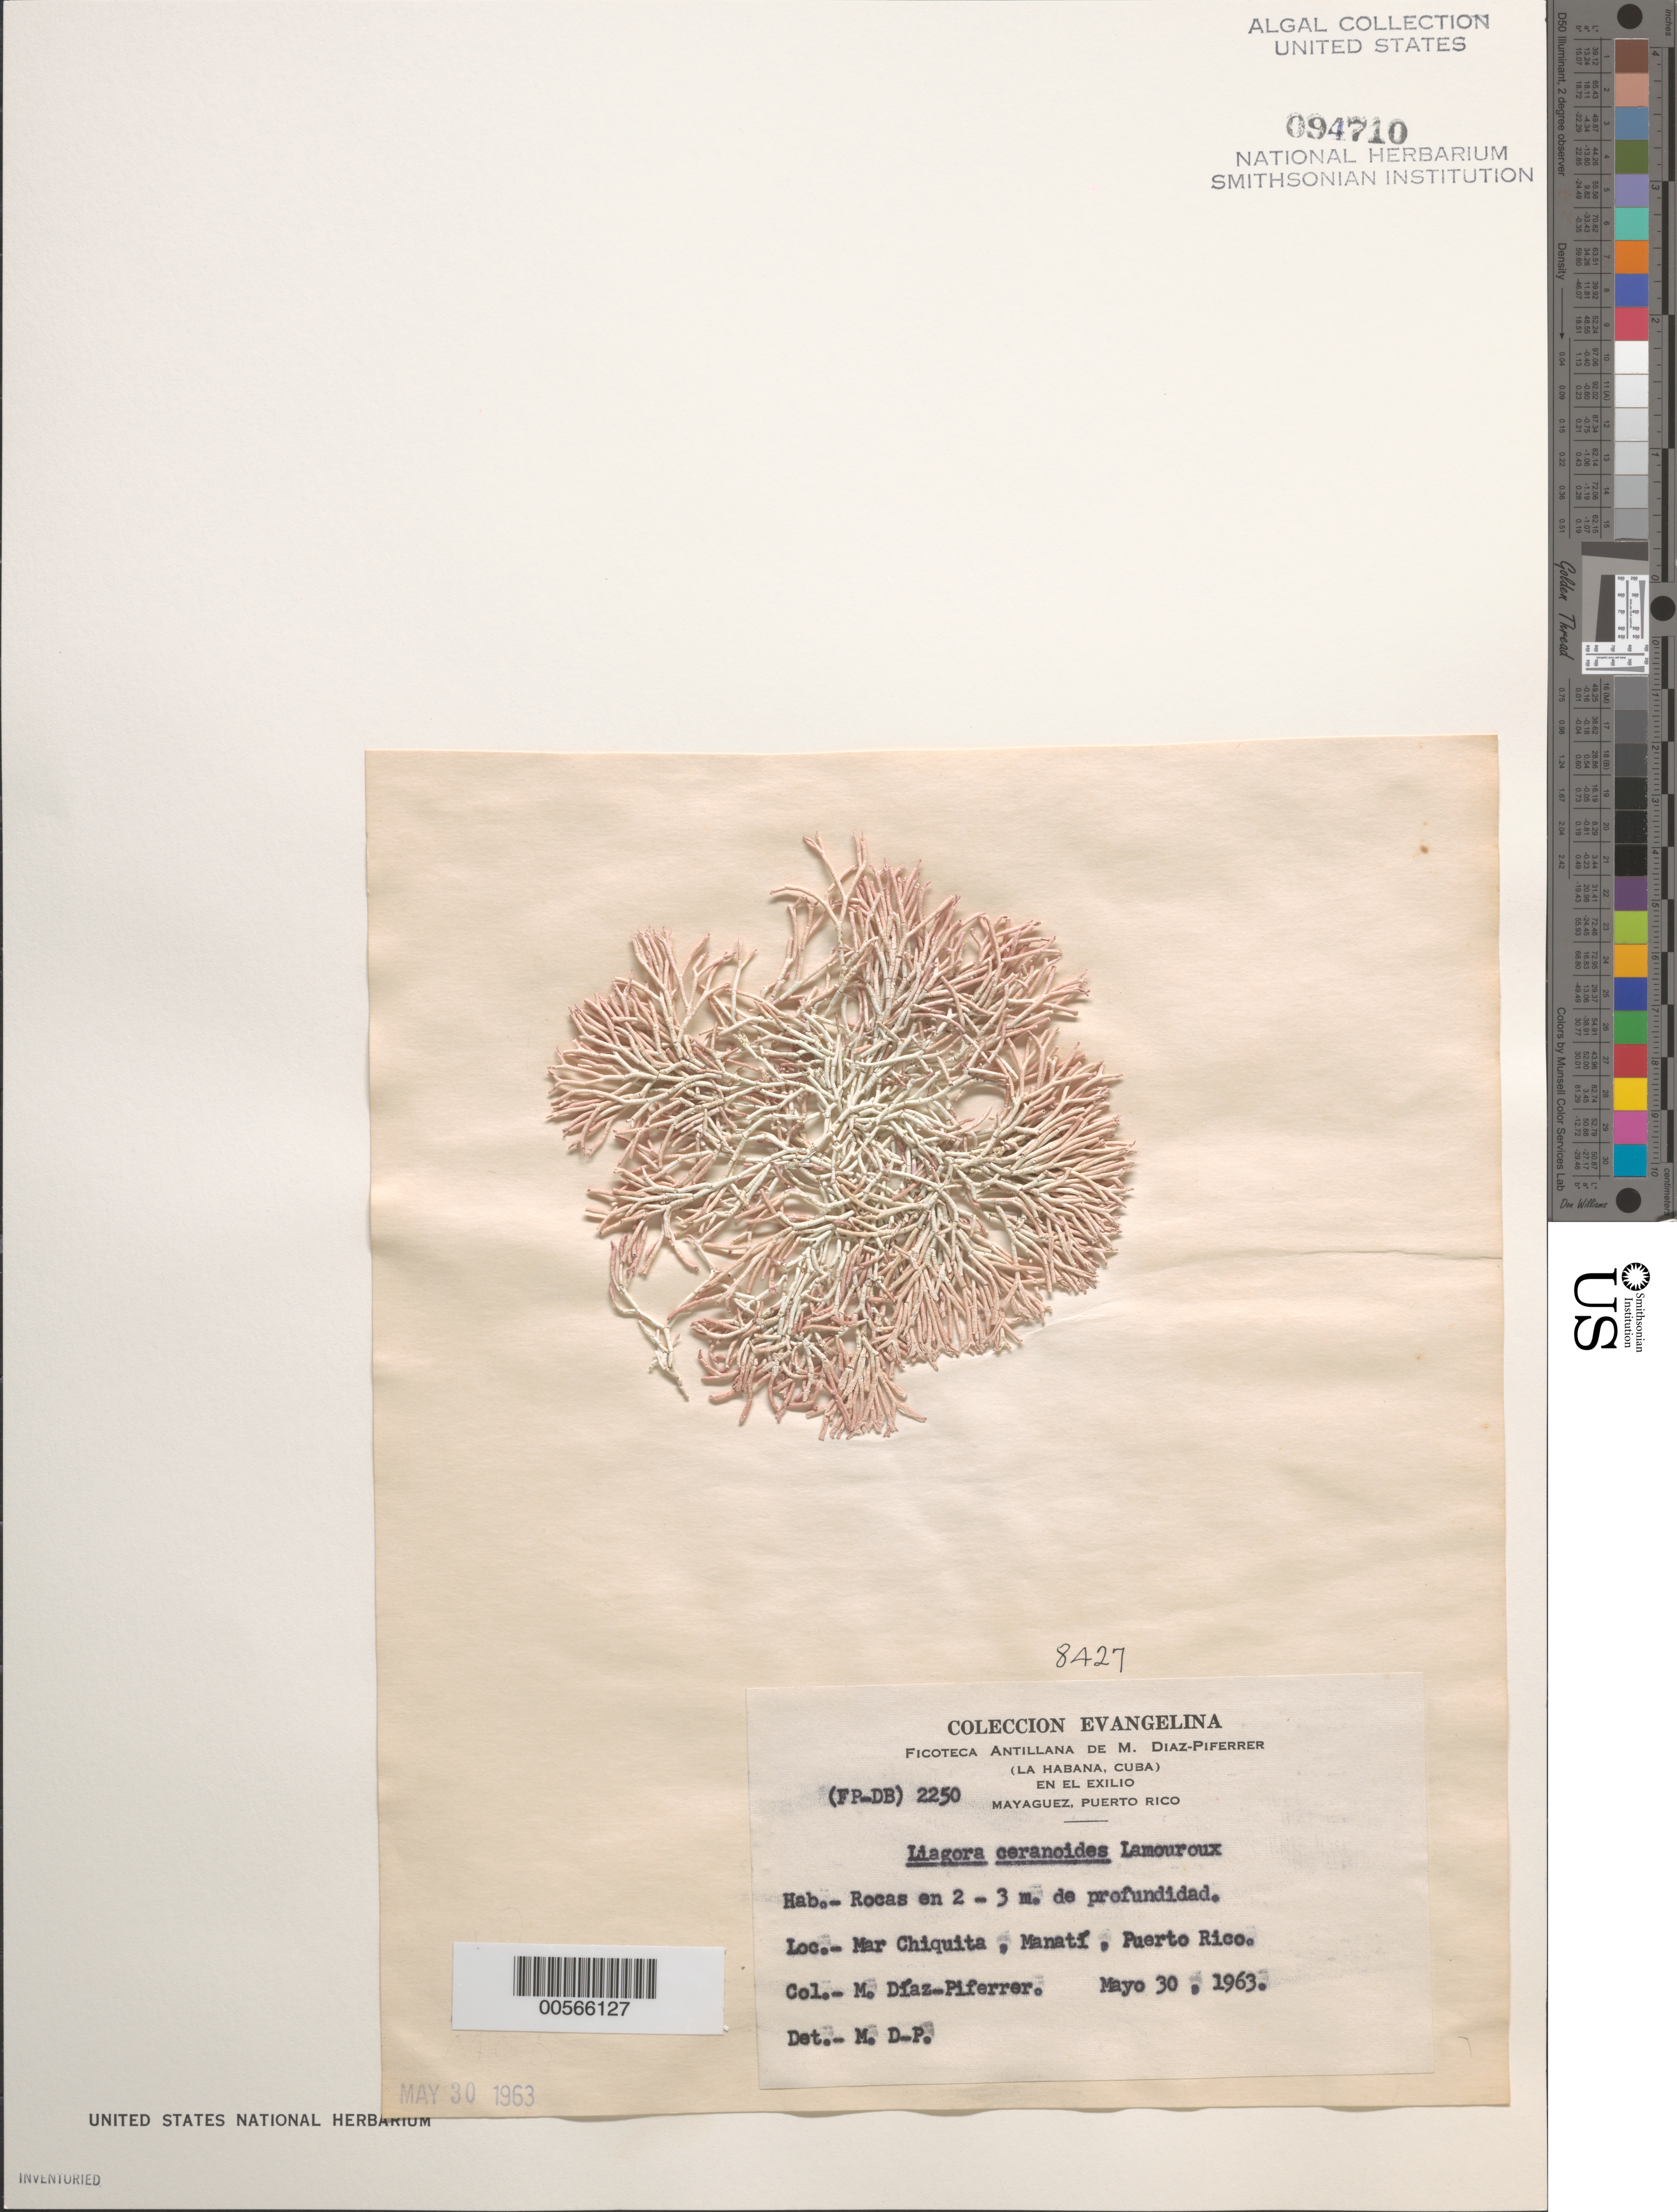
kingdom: Plantae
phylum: Rhodophyta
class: Florideophyceae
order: Nemaliales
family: Liagoraceae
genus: Liagora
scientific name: Liagora ceranoides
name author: J.V.Lamouroux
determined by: Diaz-Piferrer, M.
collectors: M. Diaz-Piferrer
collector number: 8427 & (FP-DB) 2250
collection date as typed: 30 May 1963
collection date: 1963-05-30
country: Puerto Rico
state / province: Manati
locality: Mar Chiquita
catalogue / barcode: US 94710